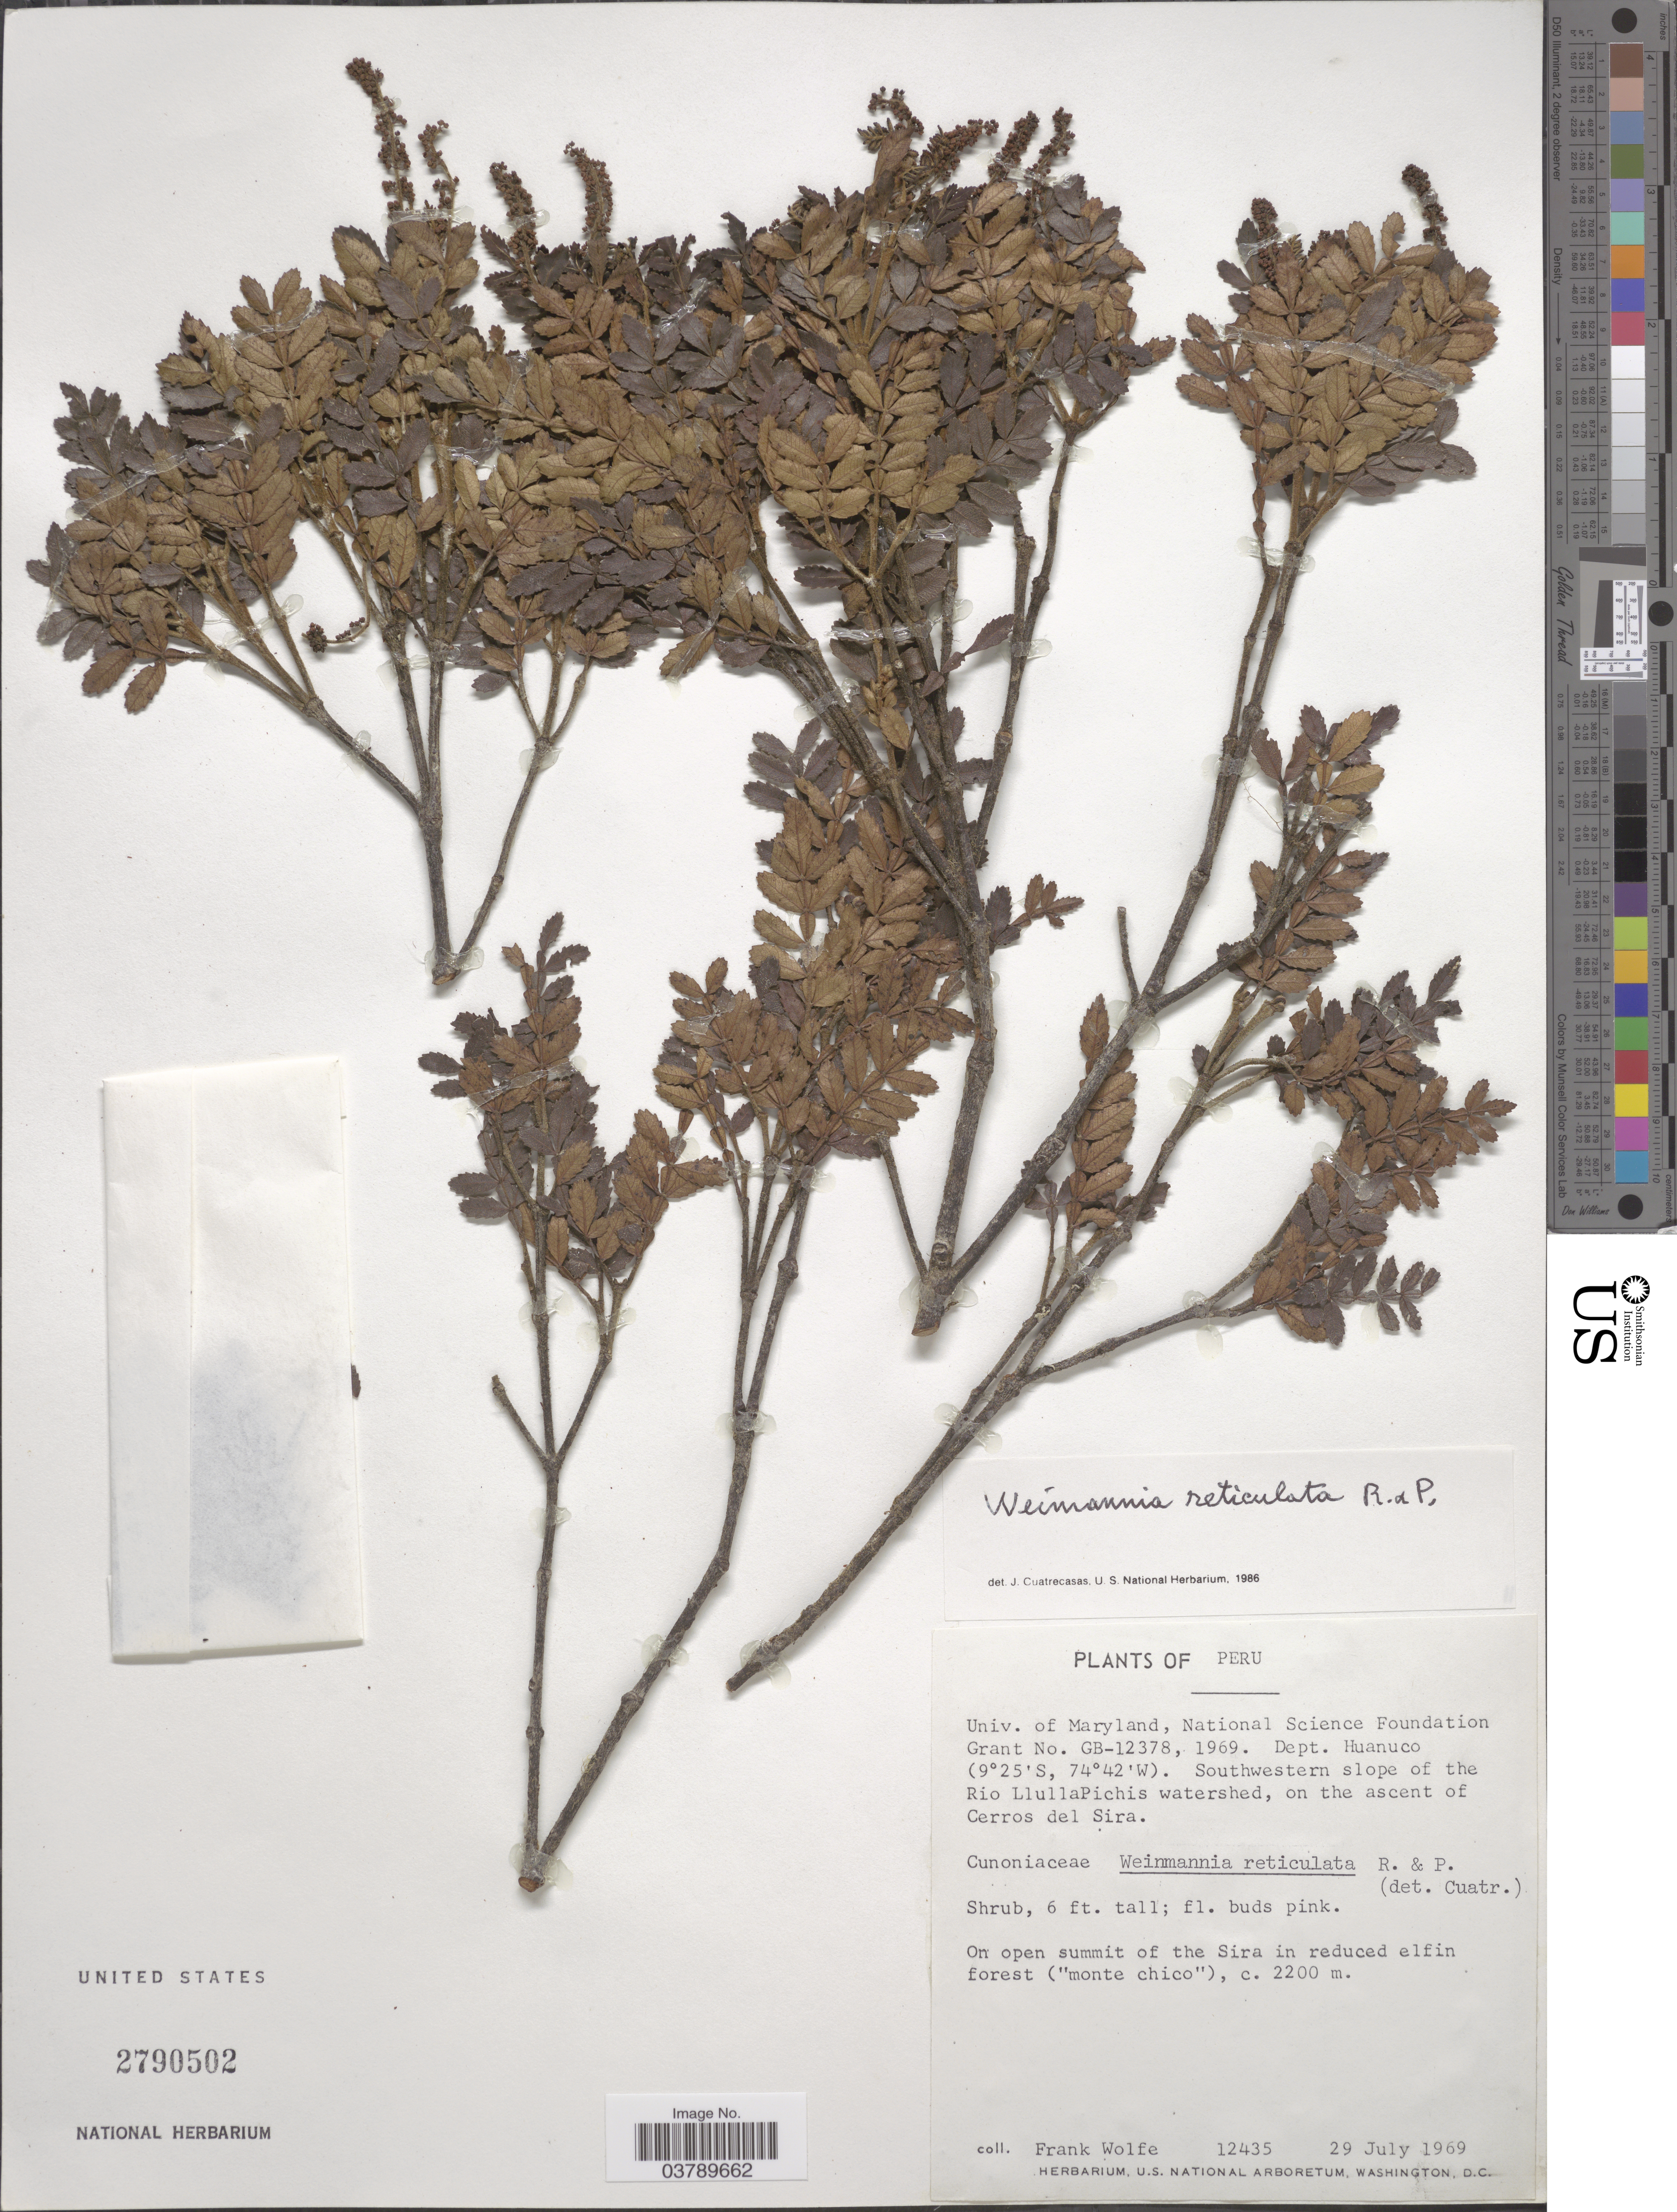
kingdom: Plantae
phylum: Tracheophyta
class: Magnoliopsida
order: Oxalidales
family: Cunoniaceae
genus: Weinmannia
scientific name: Weinmannia reticulata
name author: Ruiz & Pav.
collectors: F. Wolfe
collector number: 12435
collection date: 1969-07-29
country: Peru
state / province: Huánuco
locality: Dept. Huanuco. Southwestern slope of the Rio LlullaPichis watershed, on the ascent of Cerros del Sira.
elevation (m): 2200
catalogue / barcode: US 2790502